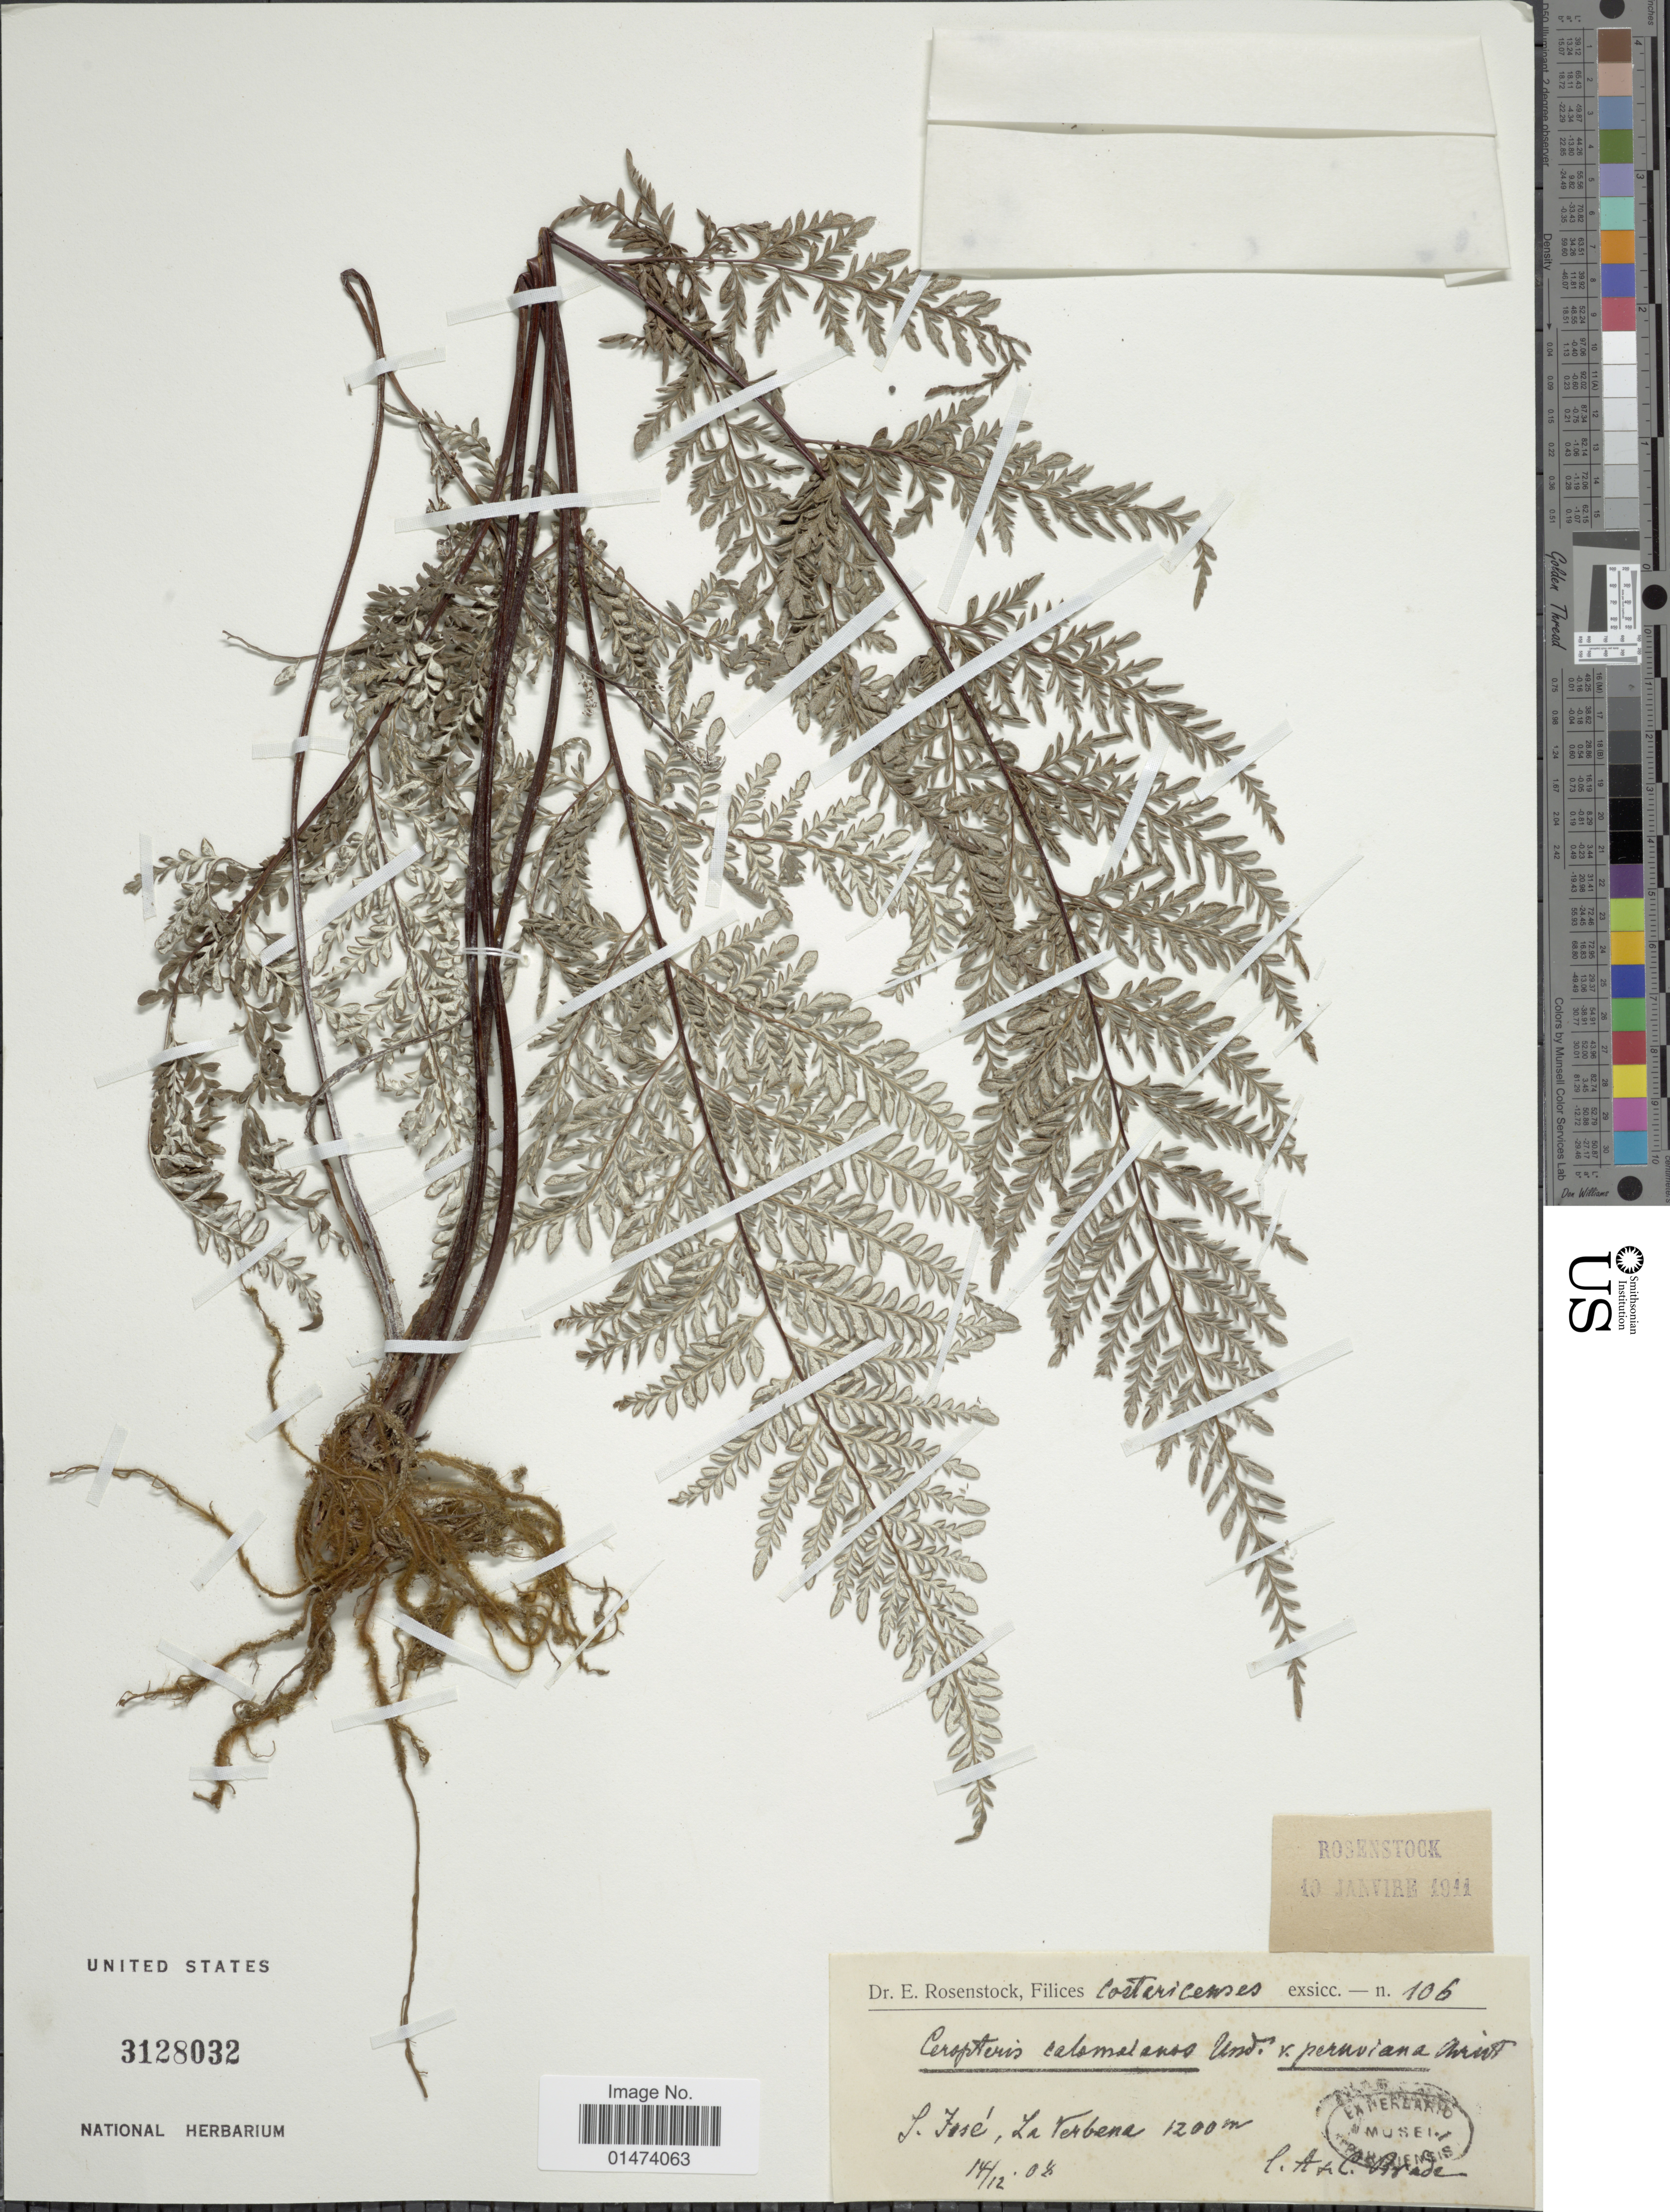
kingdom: Plantae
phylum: Tracheophyta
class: Polypodiopsida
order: Polypodiales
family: Pteridaceae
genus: Pityrogramma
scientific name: Pityrogramma dealbata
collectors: A. Brade & C. Brade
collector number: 106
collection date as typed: Transcribed d/m/y: 14/12/8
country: Costa Rica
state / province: San José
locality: Filices Costaricenses, S. José, La Verbena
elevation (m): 1200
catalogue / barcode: US 3128032